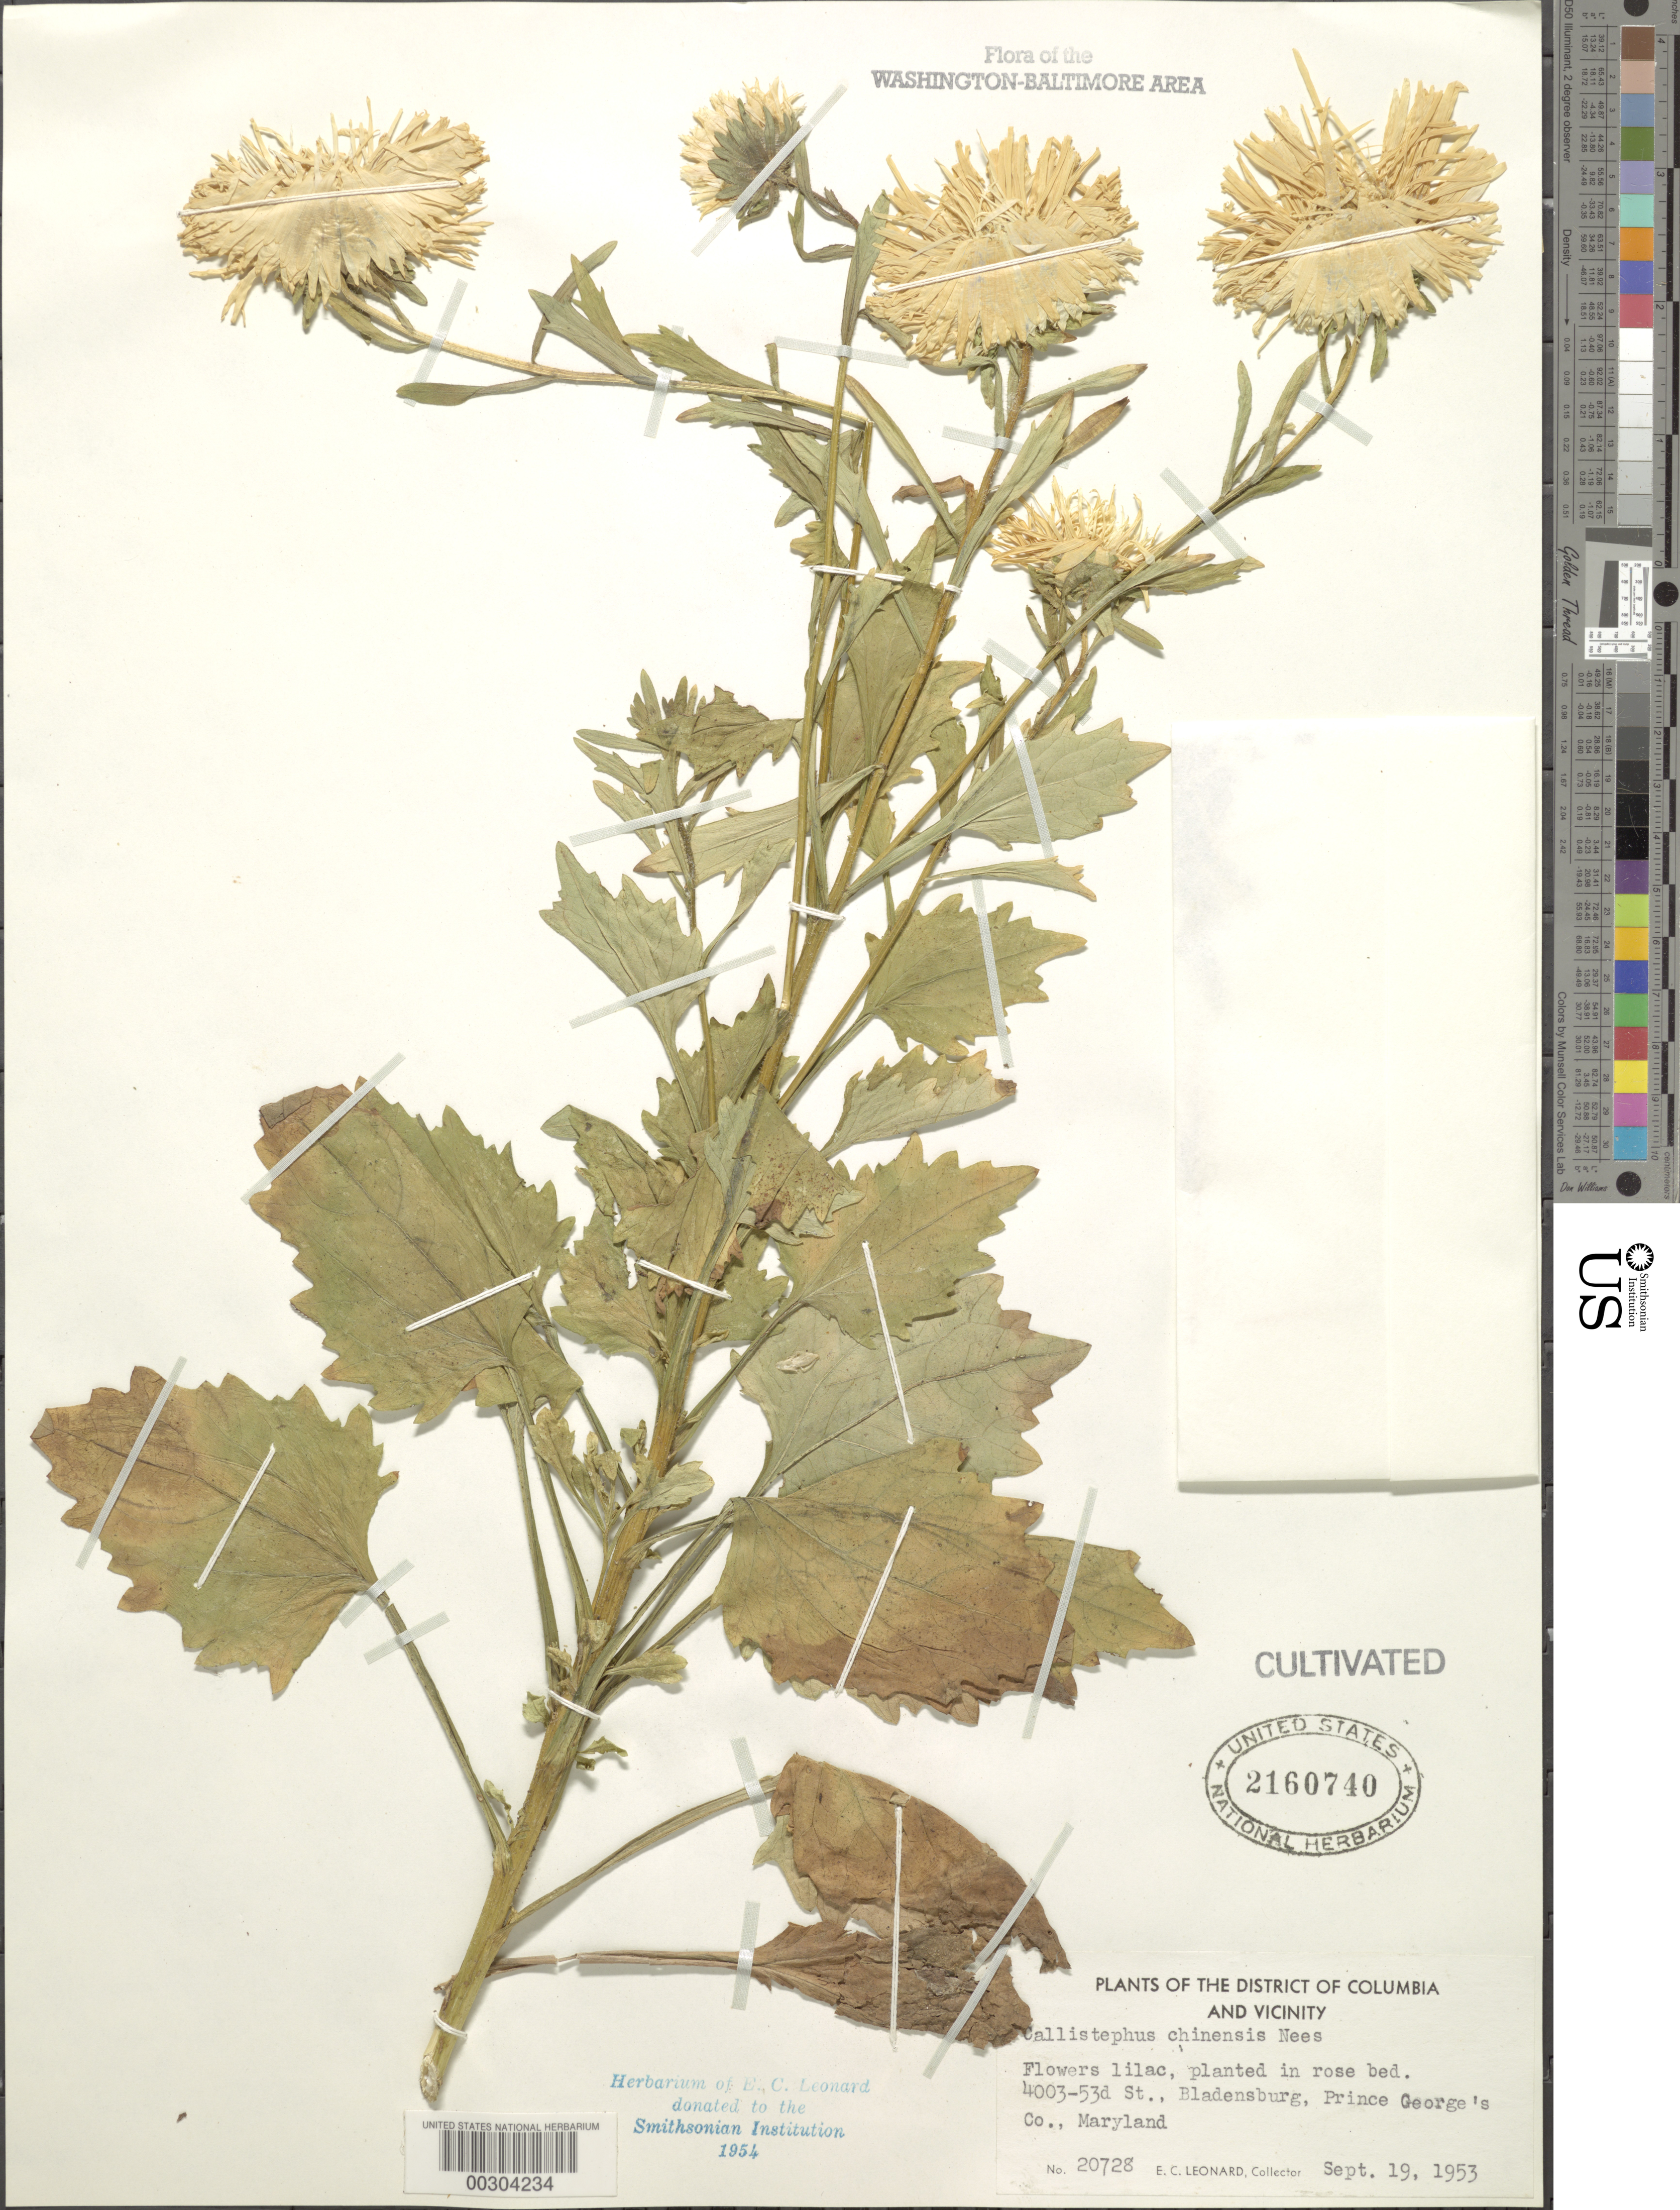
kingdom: Plantae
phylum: Tracheophyta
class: Magnoliopsida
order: Asterales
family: Asteraceae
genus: Callistephus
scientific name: Callistephus chinensis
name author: (L.) Nees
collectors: E. C. Leonard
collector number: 20728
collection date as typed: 19 Sep 1953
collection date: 1953-09-19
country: United States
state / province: Maryland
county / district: Prince George's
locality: Bladensburg, 4003 53 St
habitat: Rose bed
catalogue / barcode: US 2160740